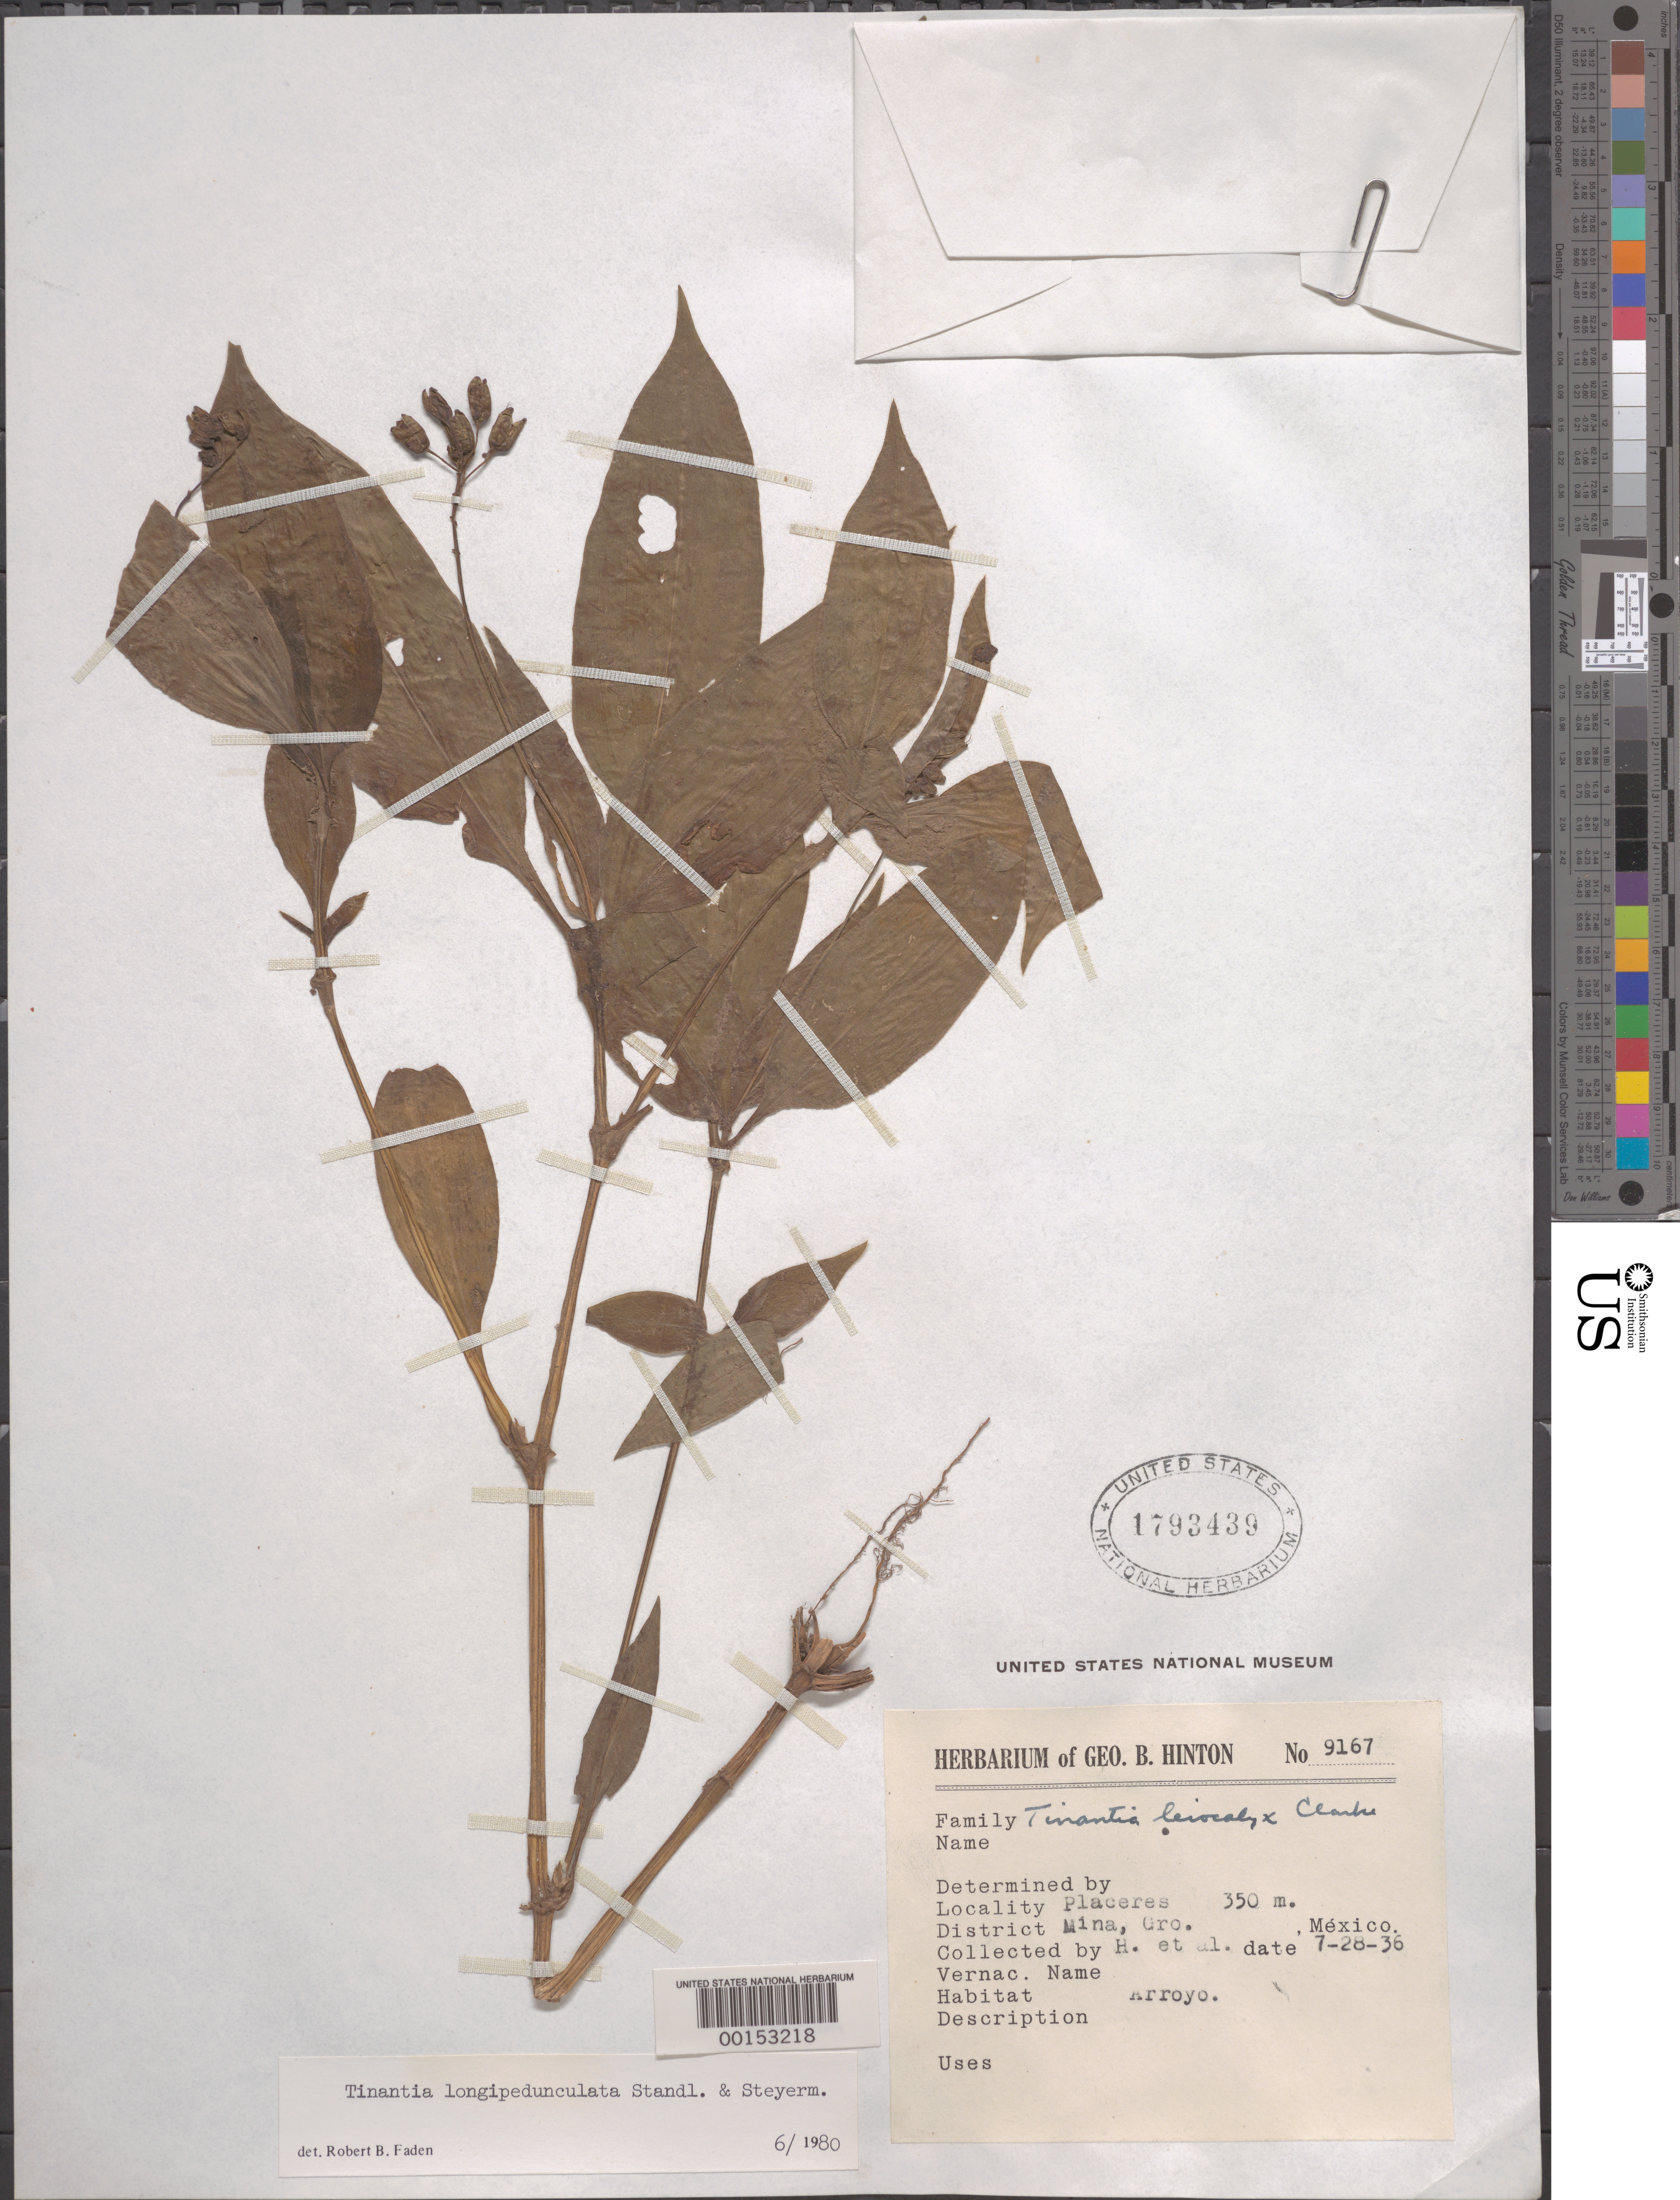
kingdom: Plantae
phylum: Tracheophyta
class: Liliopsida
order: Commelinales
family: Commelinaceae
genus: Tinantia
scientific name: Tinantia longipedunculata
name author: Standl. & Steyerm.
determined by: Faden, Robert B., (US), Smithsonian Institution - National Museum of Natural History (UNITED STATES)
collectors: G. B. Hinton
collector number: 9167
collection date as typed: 28 Jul 1936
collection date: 1936-07-28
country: Mexico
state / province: Guerrero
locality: Placeres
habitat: Brook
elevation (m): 350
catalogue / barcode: US 1793439